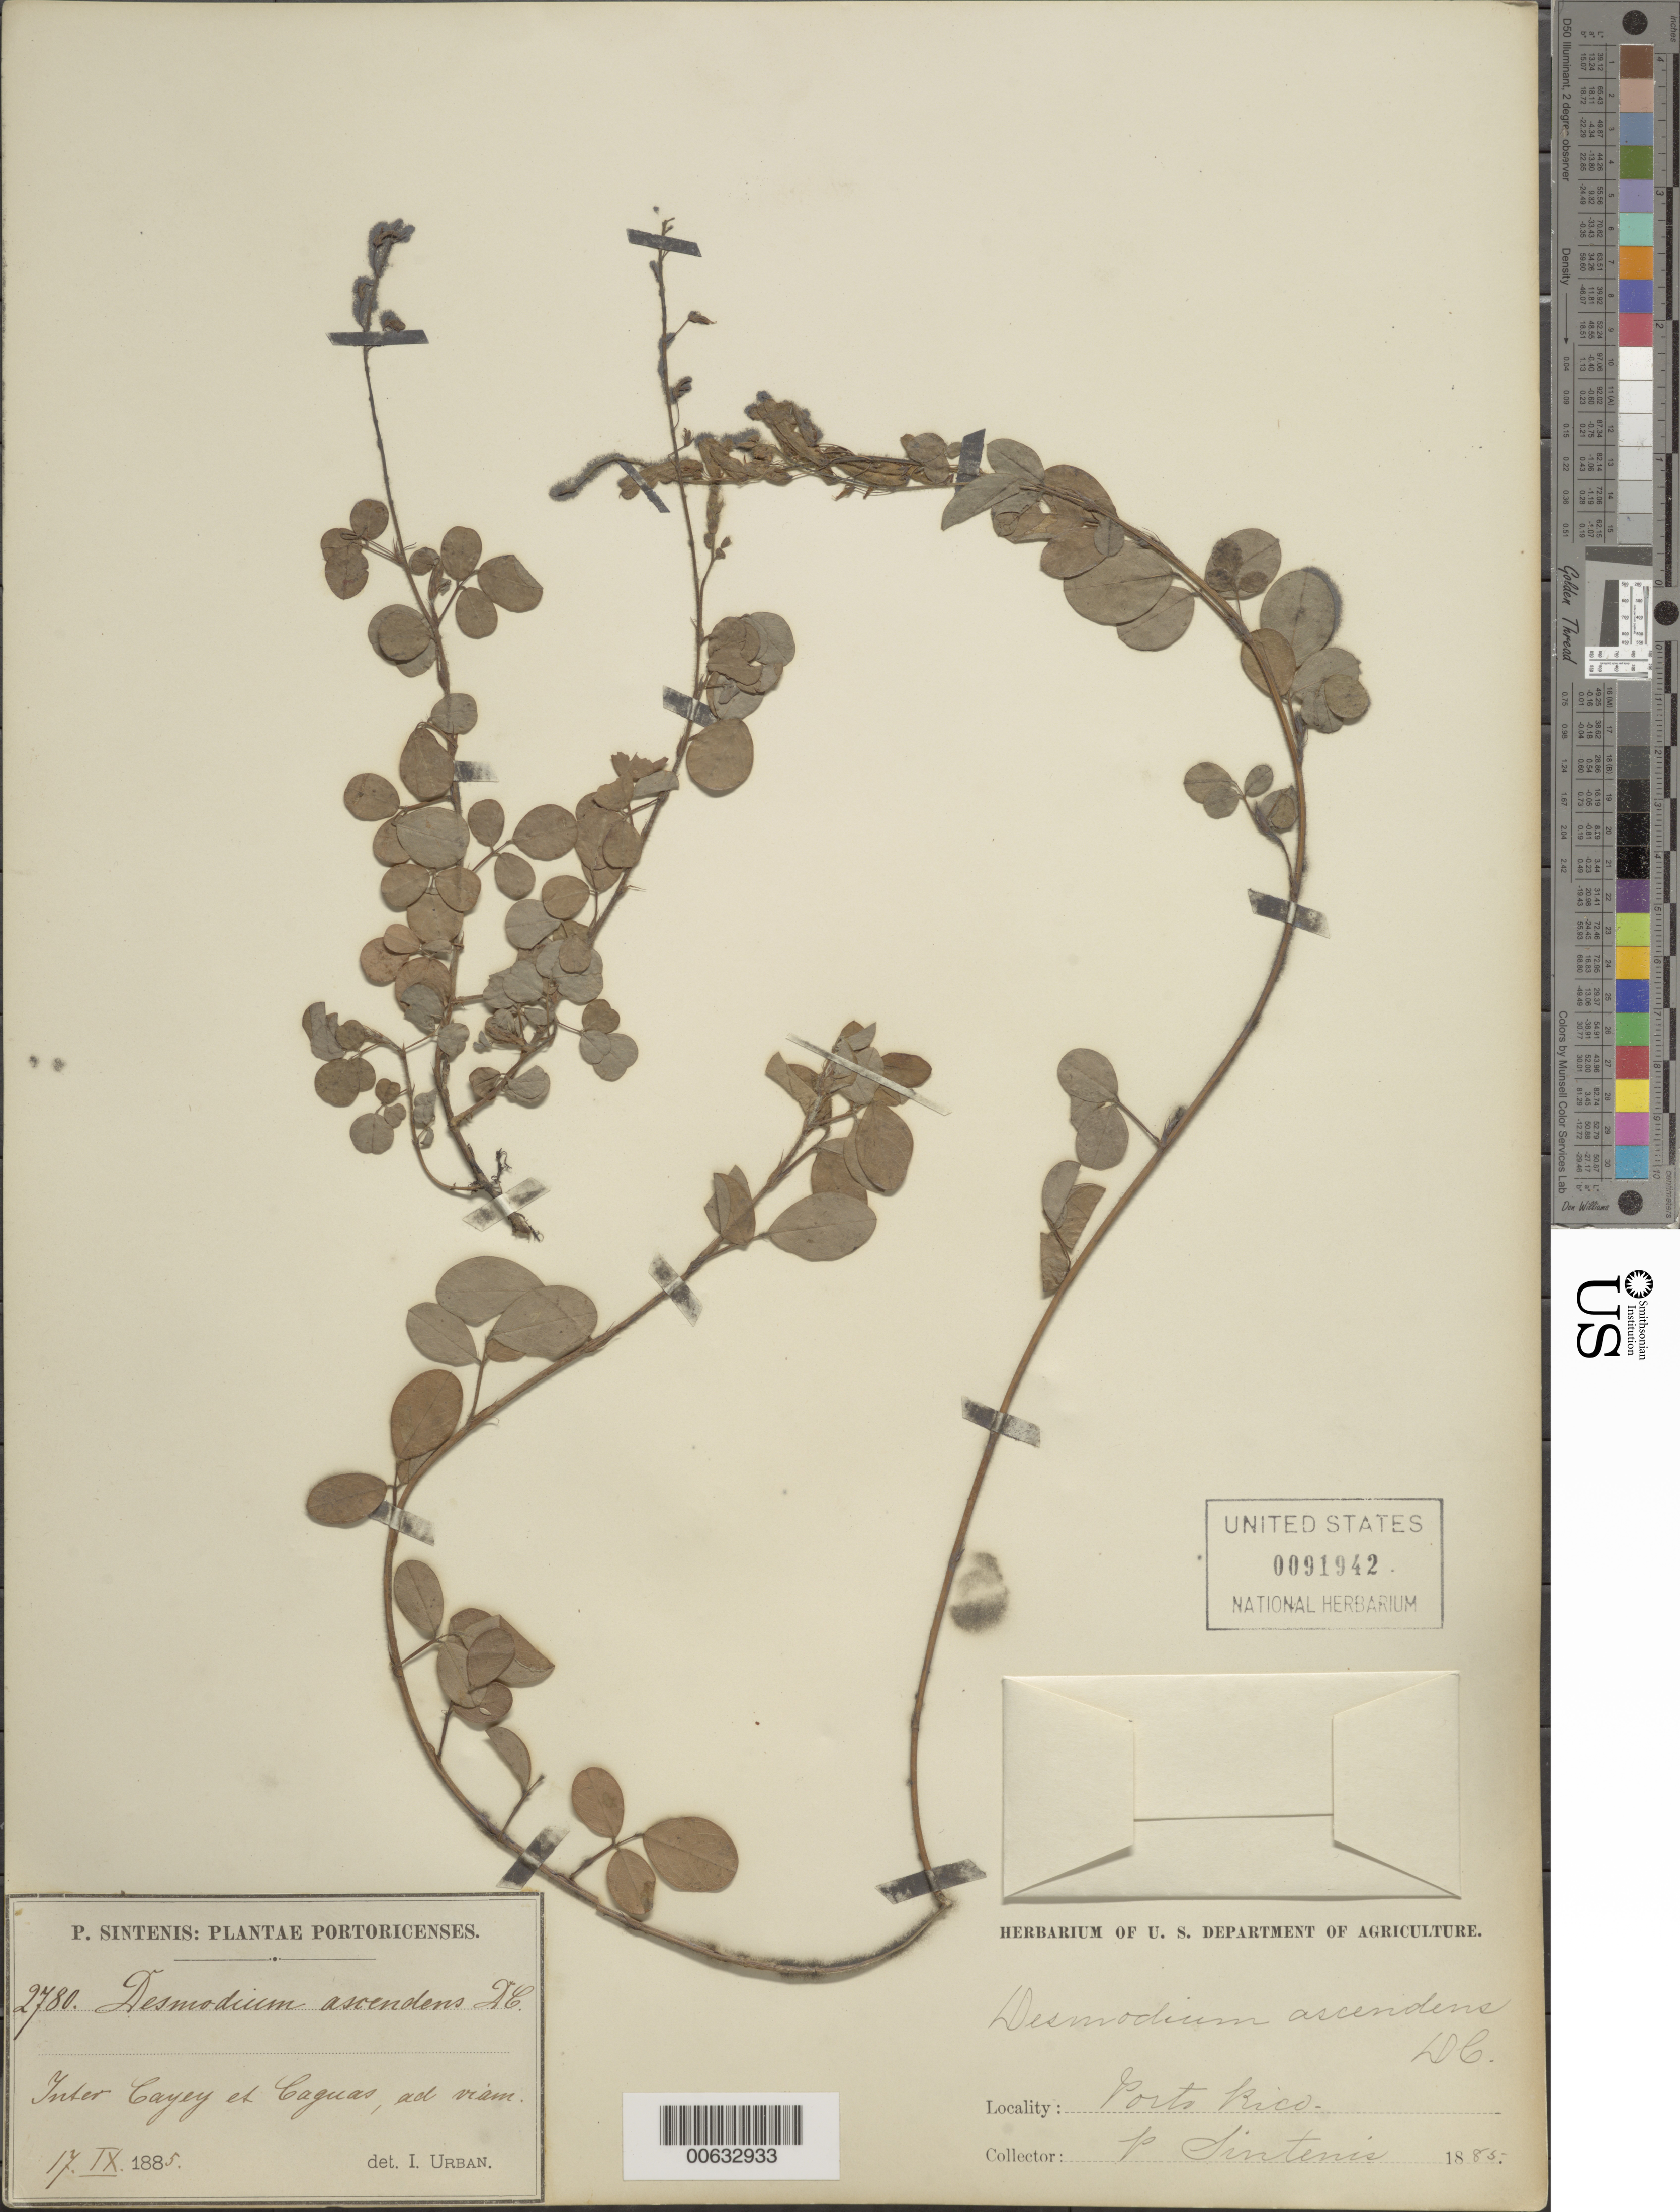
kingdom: Plantae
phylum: Tracheophyta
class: Magnoliopsida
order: Fabales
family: Fabaceae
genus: Grona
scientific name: Grona adscendens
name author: (Sw.) H. Ohashi & K. Ohashi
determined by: Strong, Mark T., (BOT), Smithsonian Institution - National Museum of Natural History (UNITED STATES)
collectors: P. Sintenis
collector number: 2780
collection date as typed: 17 Sep 1885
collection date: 1885-09-17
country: Puerto Rico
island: Greater Antilles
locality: Inter Cayey et Caguas, ad viam.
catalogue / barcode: US 91942